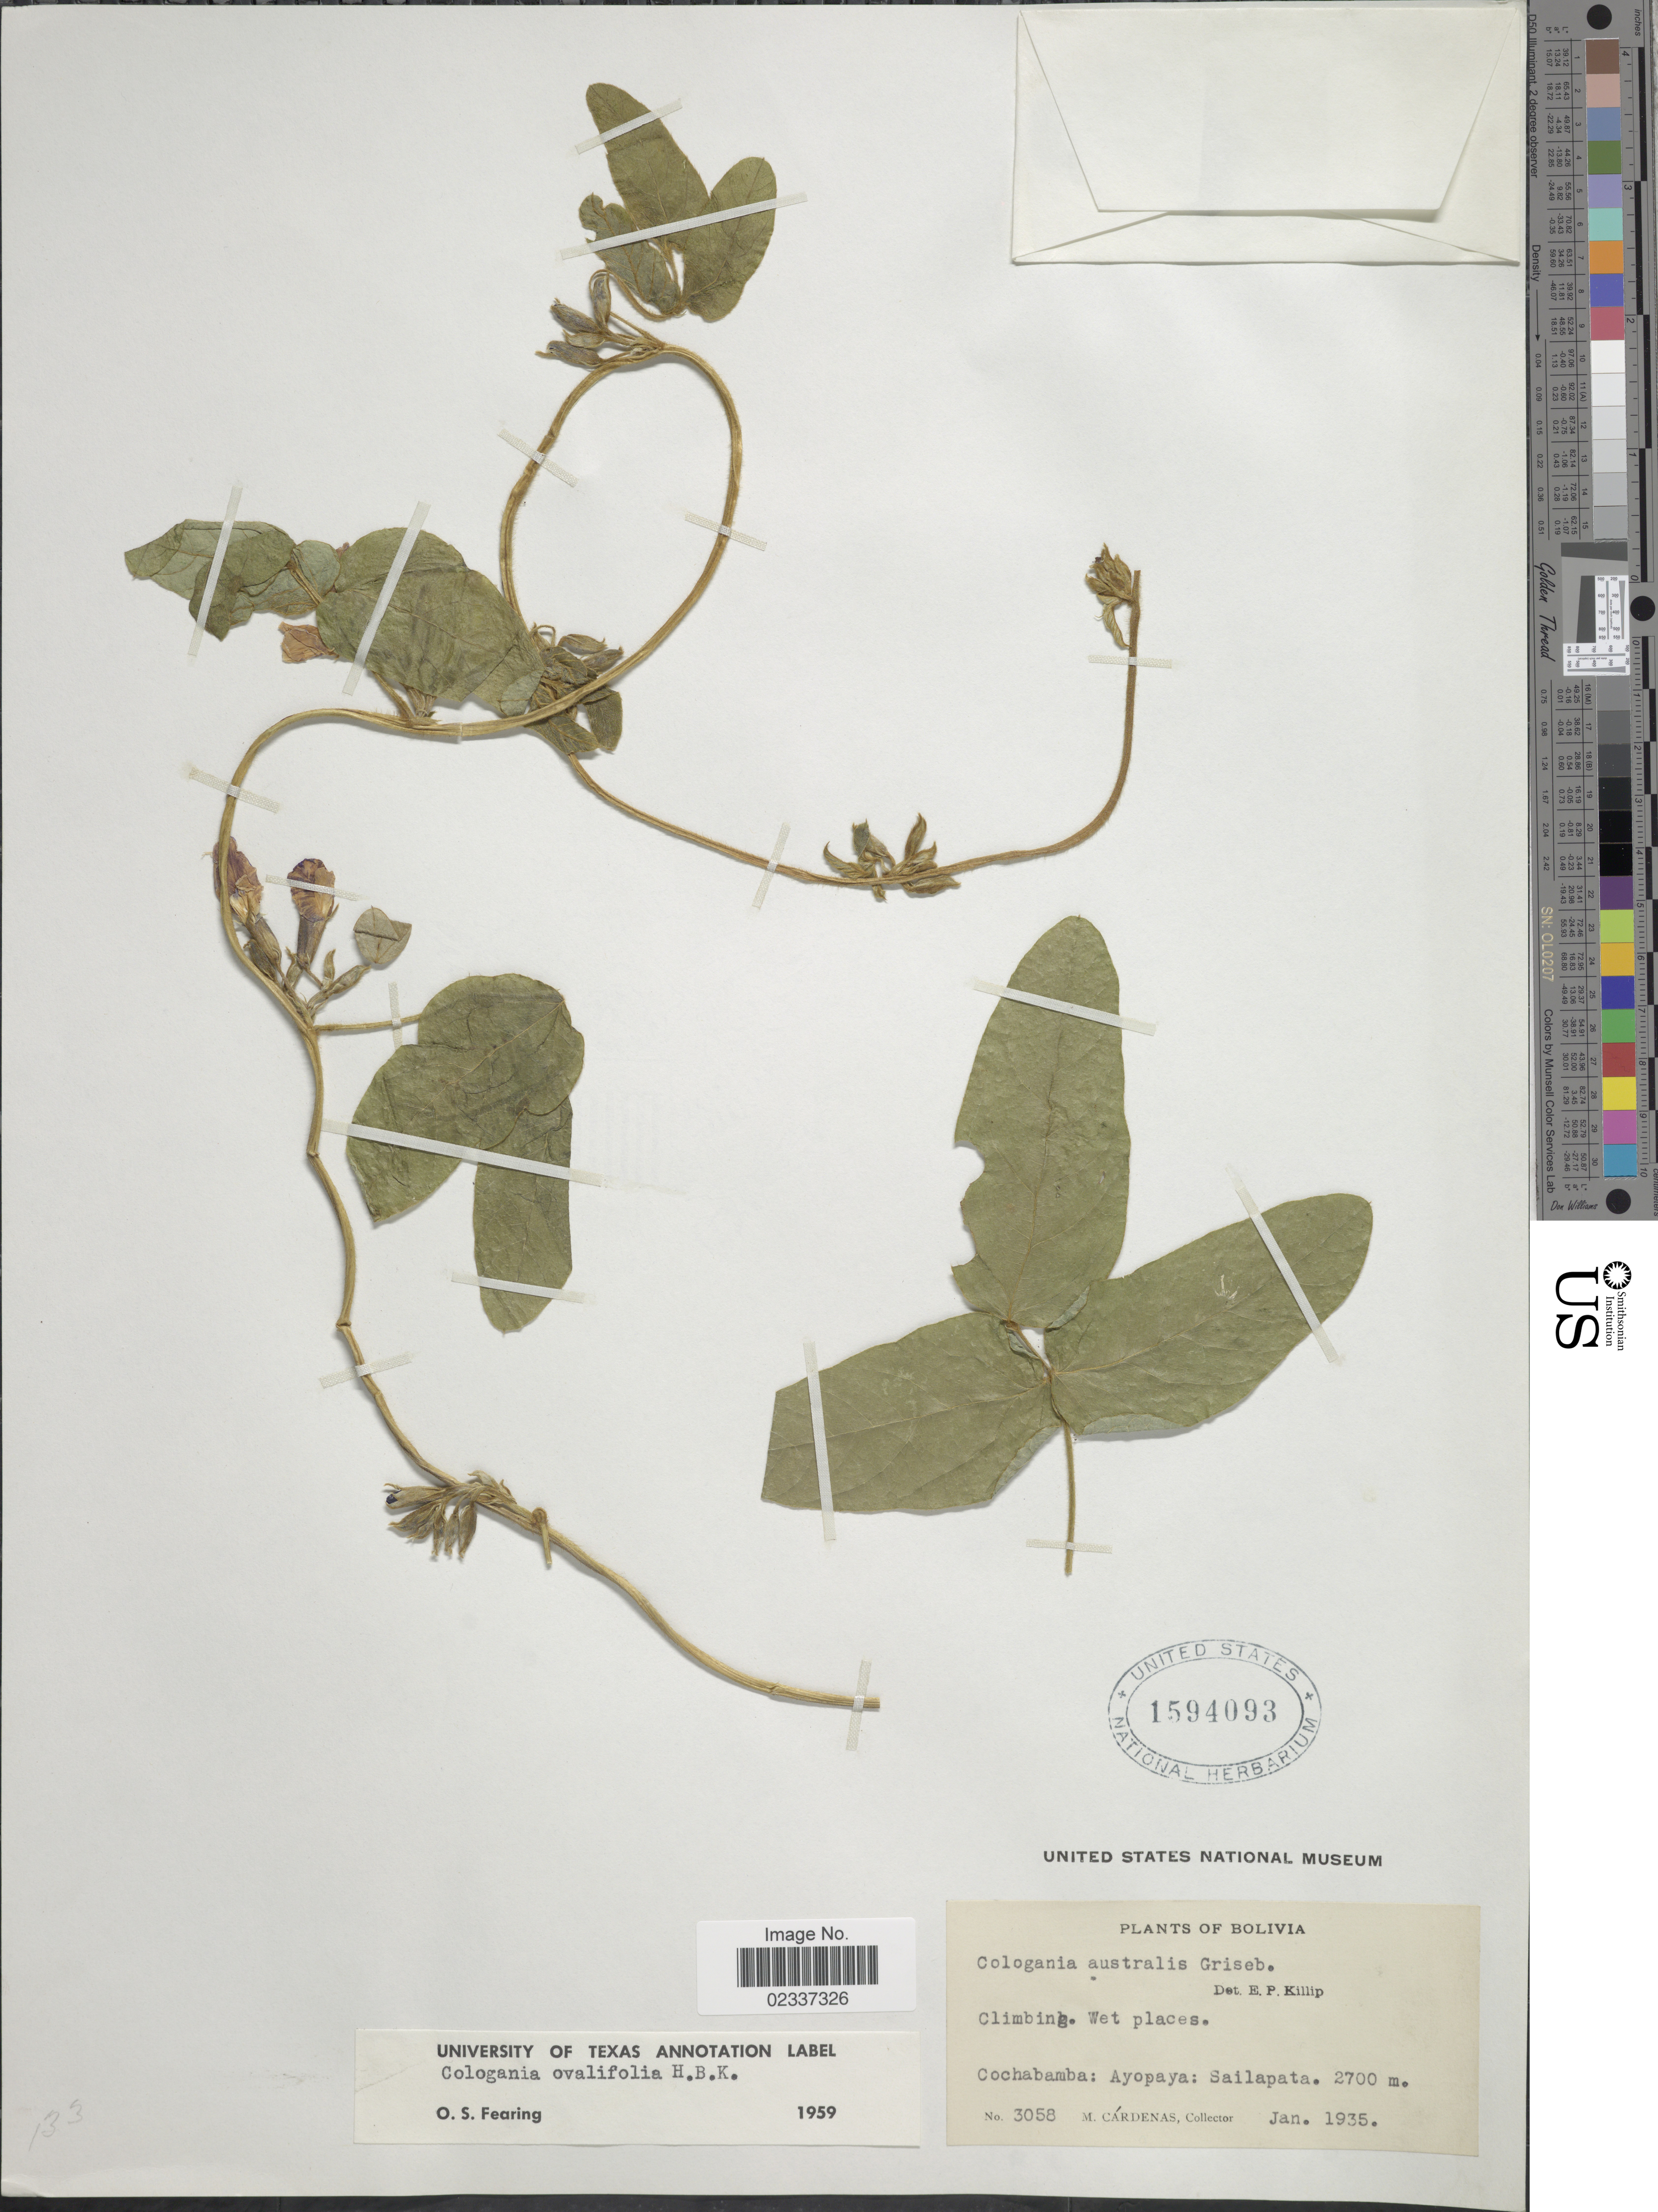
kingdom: Plantae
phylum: Tracheophyta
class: Magnoliopsida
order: Fabales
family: Fabaceae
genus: Cologania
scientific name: Cologania broussonetii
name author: (Balb.) DC.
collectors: M. Cárdenas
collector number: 3058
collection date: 1935-01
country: Bolivia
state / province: Cochabamba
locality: Cochabamba: Ayopaya: Sailapata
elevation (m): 2700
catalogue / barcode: US 1594093